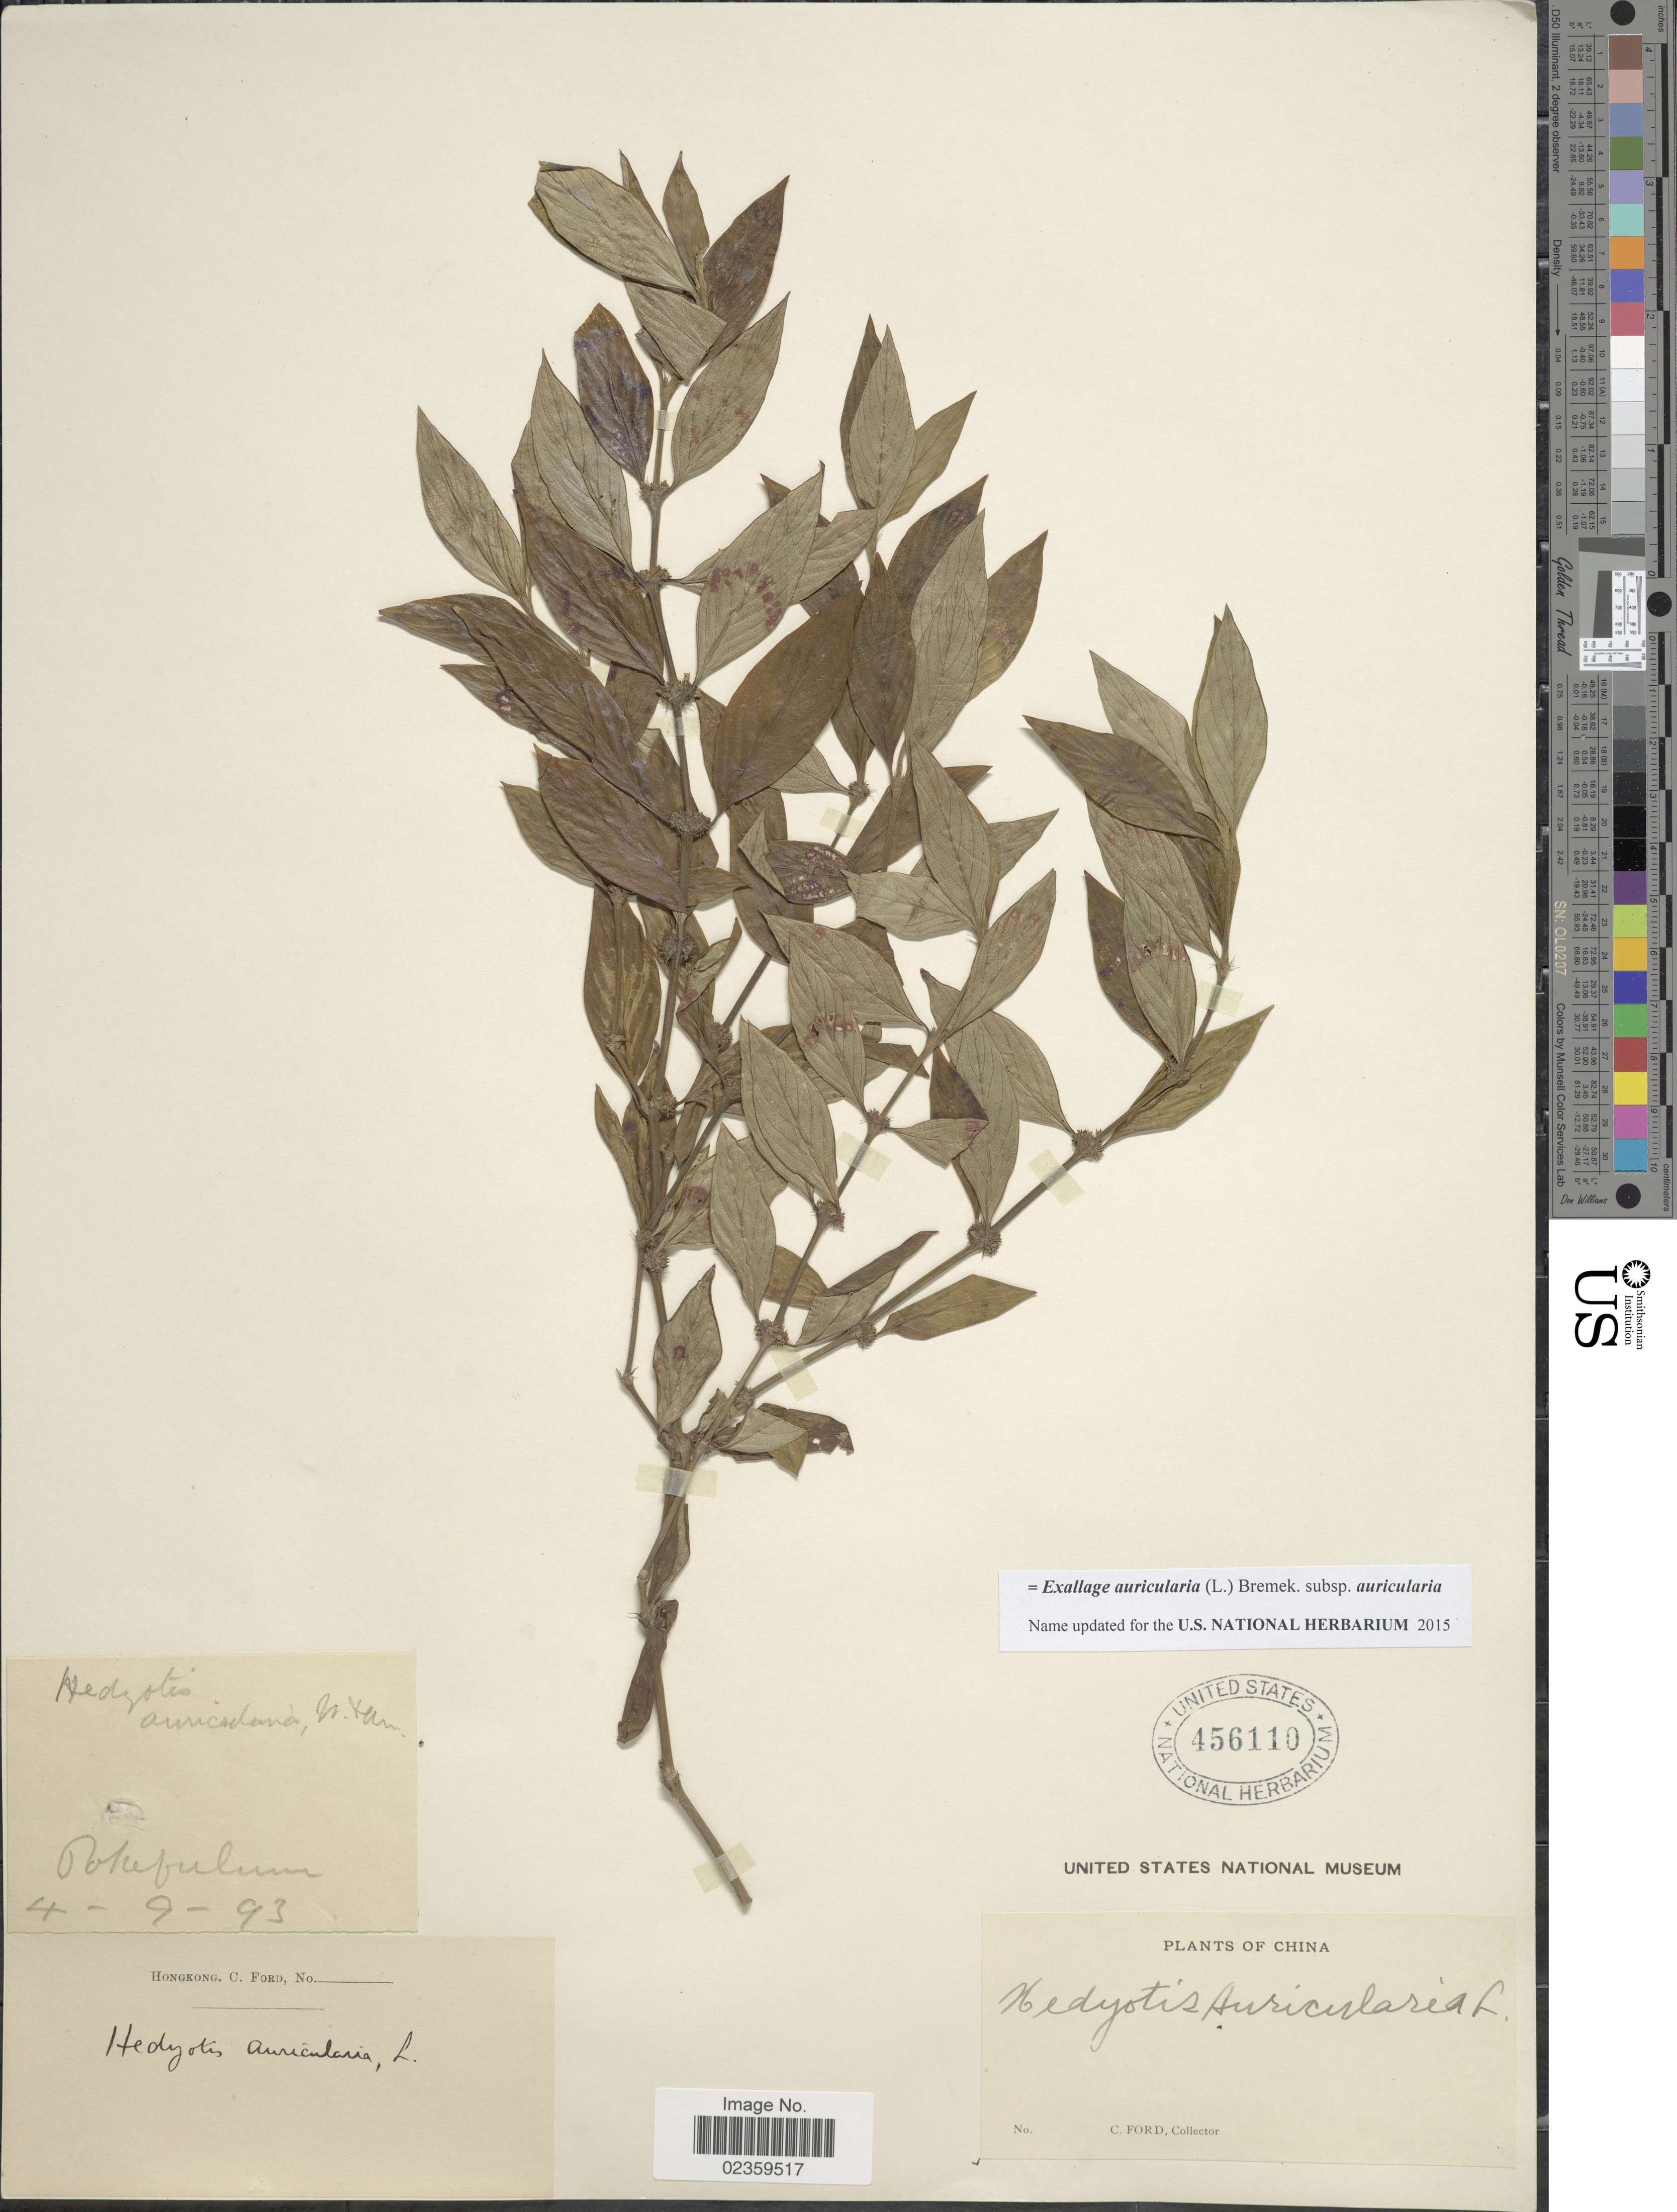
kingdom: Plantae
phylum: Tracheophyta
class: Magnoliopsida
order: Gentianales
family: Rubiaceae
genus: Exallage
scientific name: Exallage auricularia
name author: (L.) Bremek.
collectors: C. Ford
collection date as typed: Transcribed d/m/y: 4/9/93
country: China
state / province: Hong Kong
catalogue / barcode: US 456110